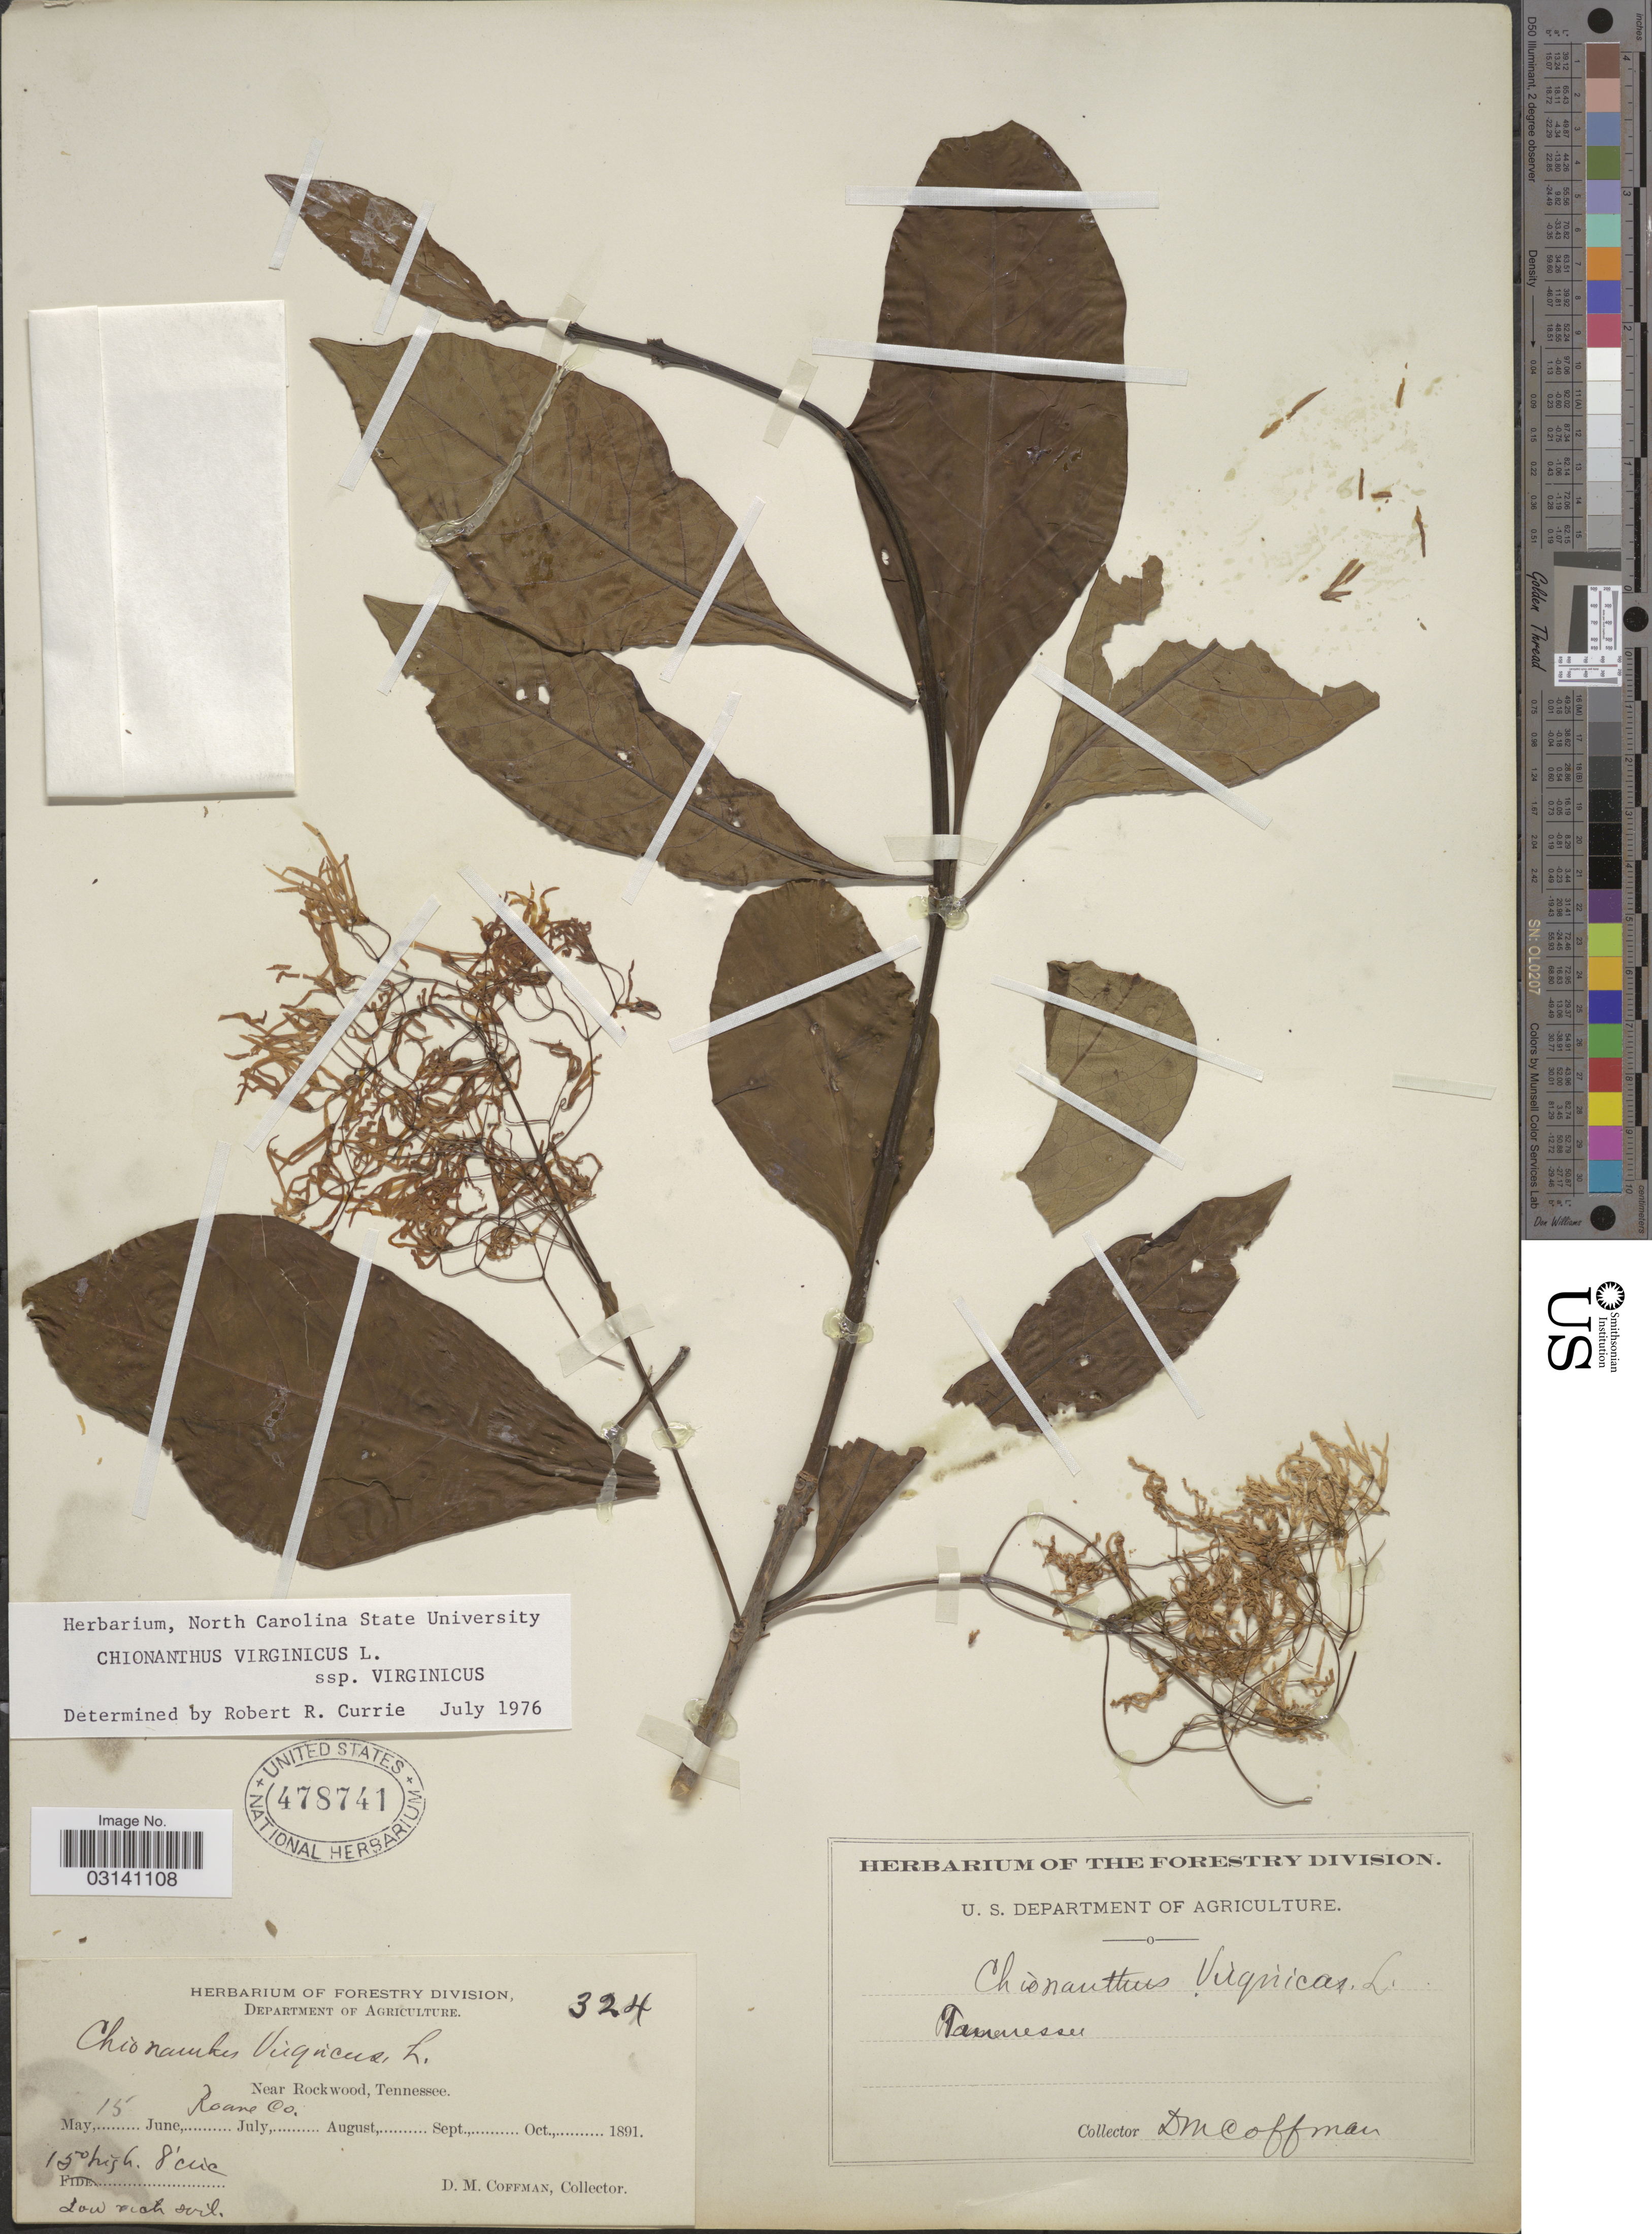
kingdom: Plantae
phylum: Tracheophyta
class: Magnoliopsida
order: Lamiales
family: Oleaceae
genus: Chionanthus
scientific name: Chionanthus virginicus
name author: L.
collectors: D. M. Coffman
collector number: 324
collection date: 1891-05-15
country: United States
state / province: Tennessee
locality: Near Rockwood. Roane Co.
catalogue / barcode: US 478741